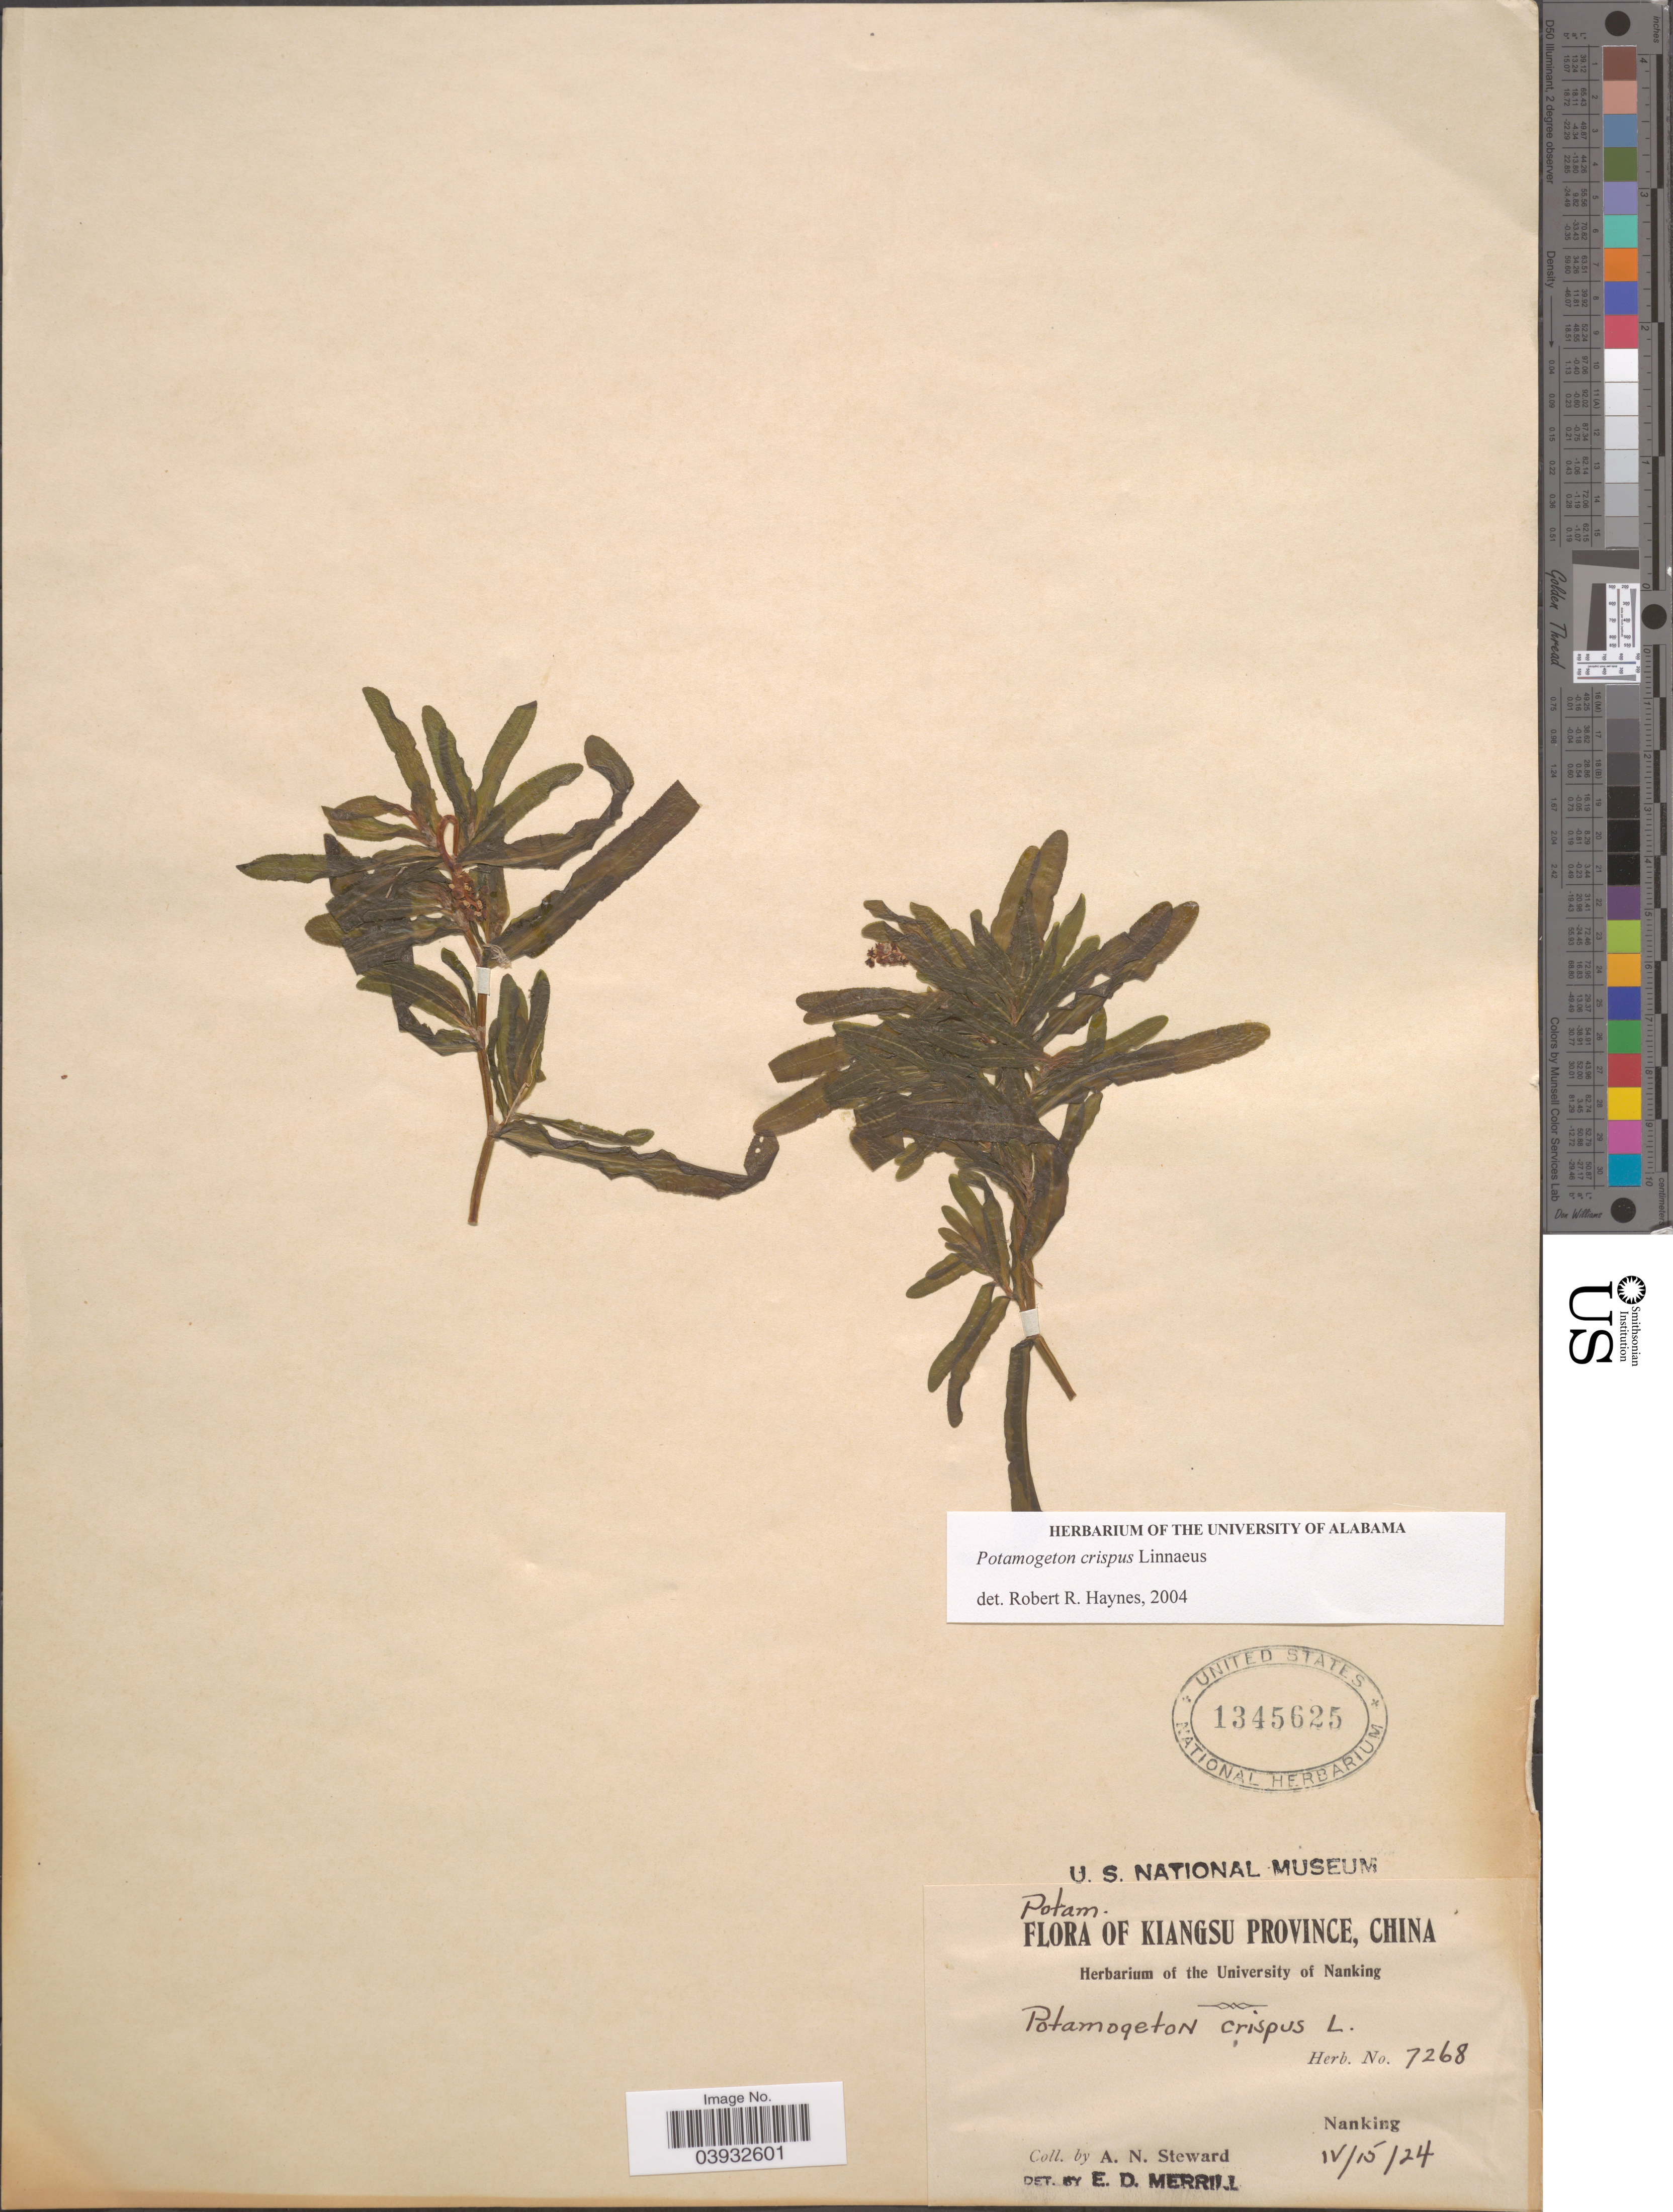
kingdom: Plantae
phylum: Tracheophyta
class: Liliopsida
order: Alismatales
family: Potamogetonaceae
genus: Potamogeton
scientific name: Potamogeton crispus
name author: L.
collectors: A. N. Steward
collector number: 7268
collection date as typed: Transcribed d/m/y: 15/4/24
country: China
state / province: Jiangsu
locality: Kiangsu Province. Nanking.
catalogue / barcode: US 1345625